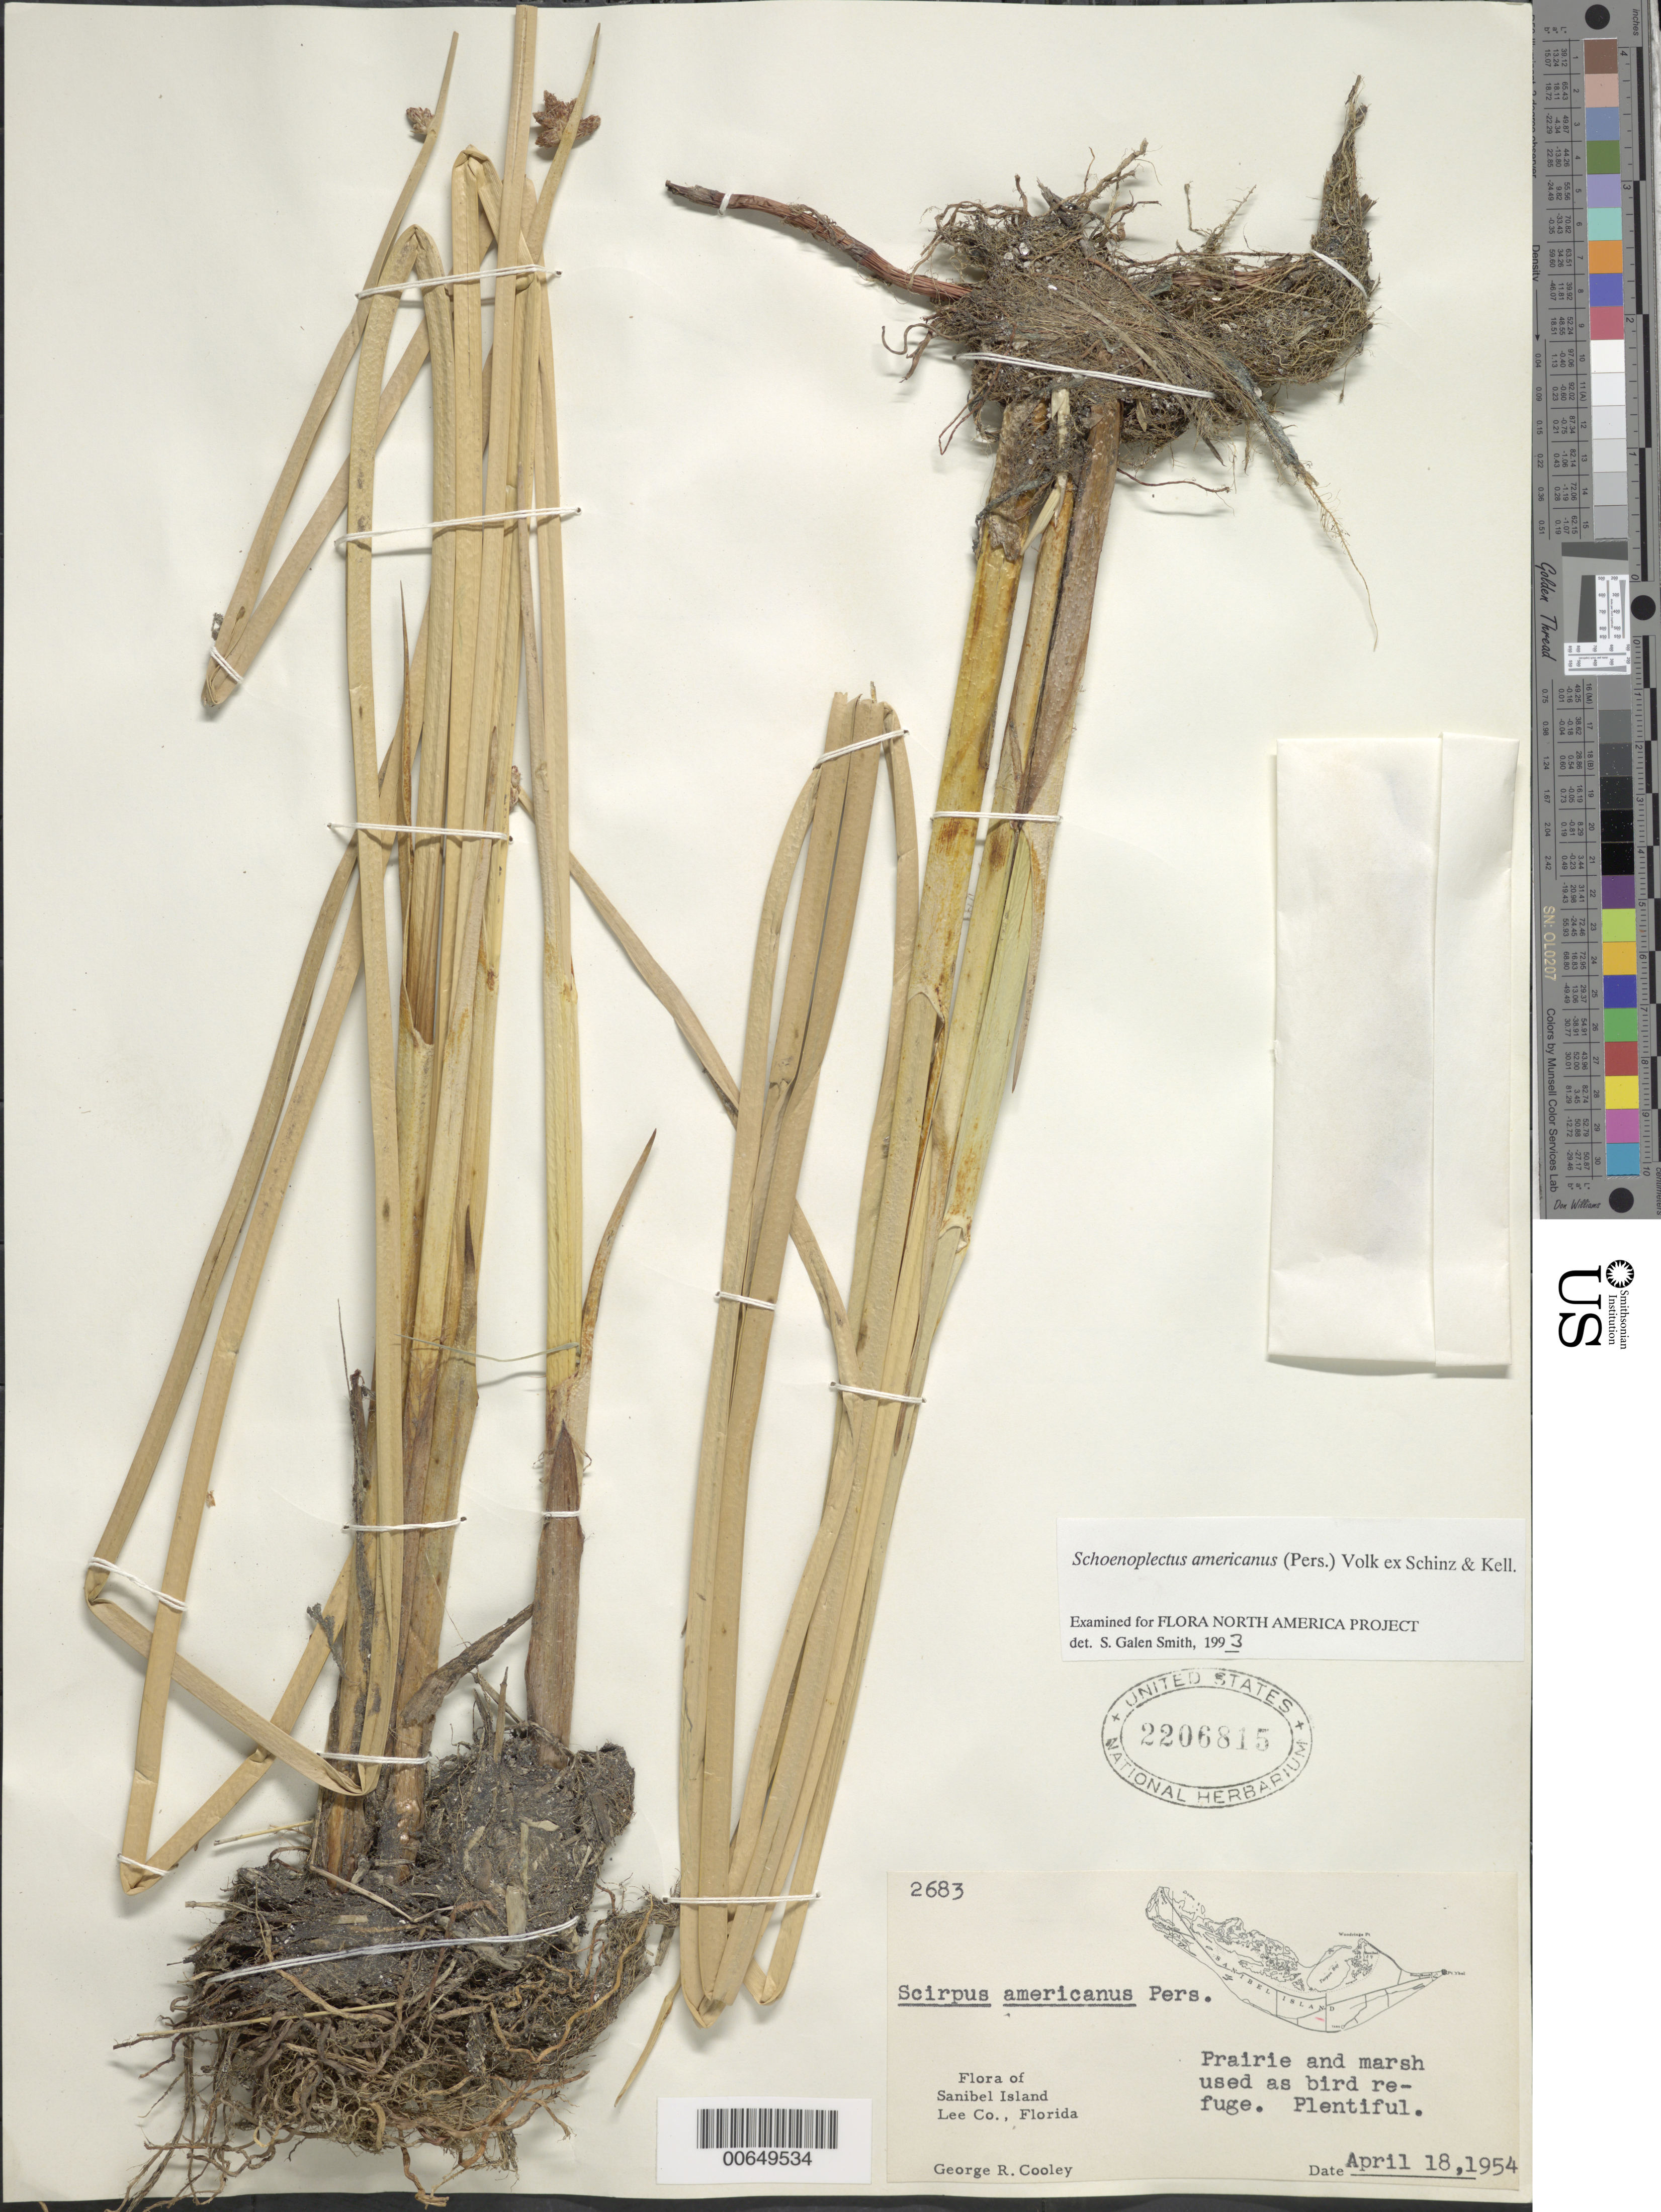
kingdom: Plantae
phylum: Tracheophyta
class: Liliopsida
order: Poales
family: Cyperaceae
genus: Schoenoplectus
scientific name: Schoenoplectus americanus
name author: (Pers.) Volkart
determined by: Strong, M. T., (US), Smithsonian Institution - National Museum of Natural History (UNITED STATES)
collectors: G. R. Cooley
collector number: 2683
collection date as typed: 18 Apr 1954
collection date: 1954-04-18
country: United States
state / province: Florida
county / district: Lee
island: Sanibel Island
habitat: Prairie and marsh used as Bird Refuge.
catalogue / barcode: US 2206815